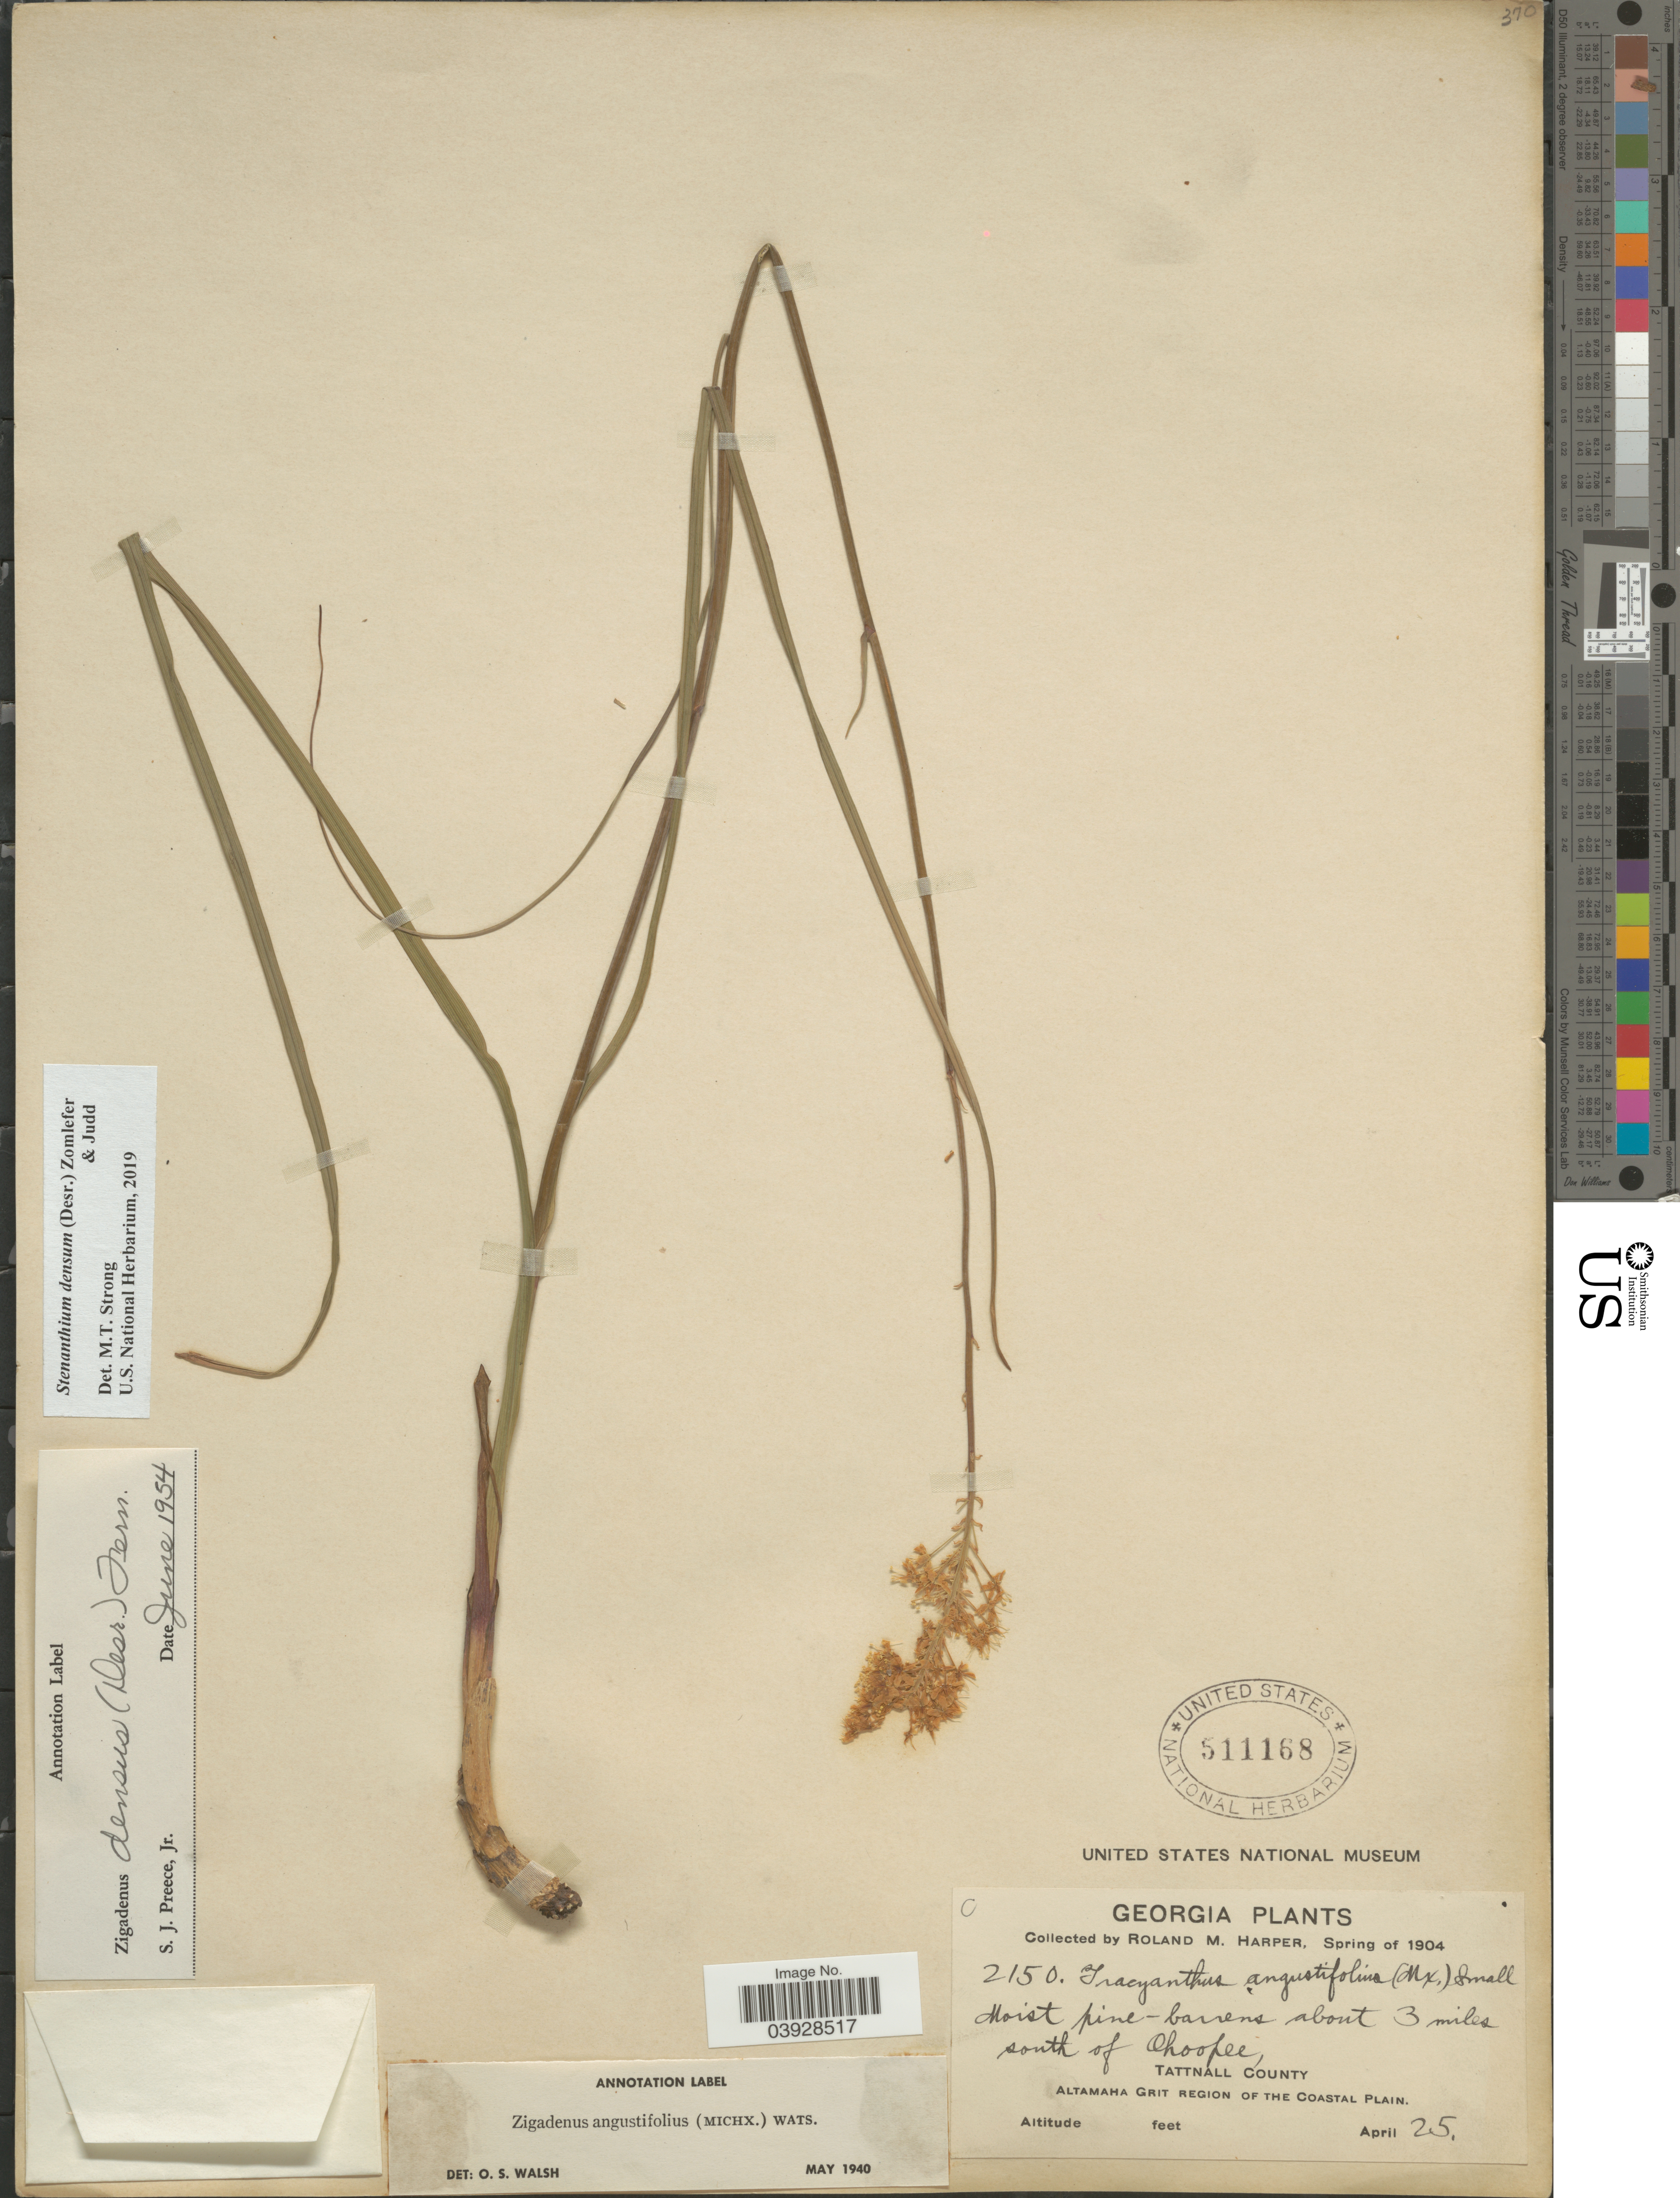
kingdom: Plantae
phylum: Tracheophyta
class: Liliopsida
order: Liliales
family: Melanthiaceae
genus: Stenanthium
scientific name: Stenanthium densum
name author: (Desr.) Zomlefer & Judd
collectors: R. M. Harper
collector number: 2150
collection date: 1904-04-25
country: United States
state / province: Georgia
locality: Moist pine-barrens about 3 miles south of Ohoopee, Tattnal County. Altamaha Grit Region of the Coastal Plain.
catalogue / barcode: US 511168